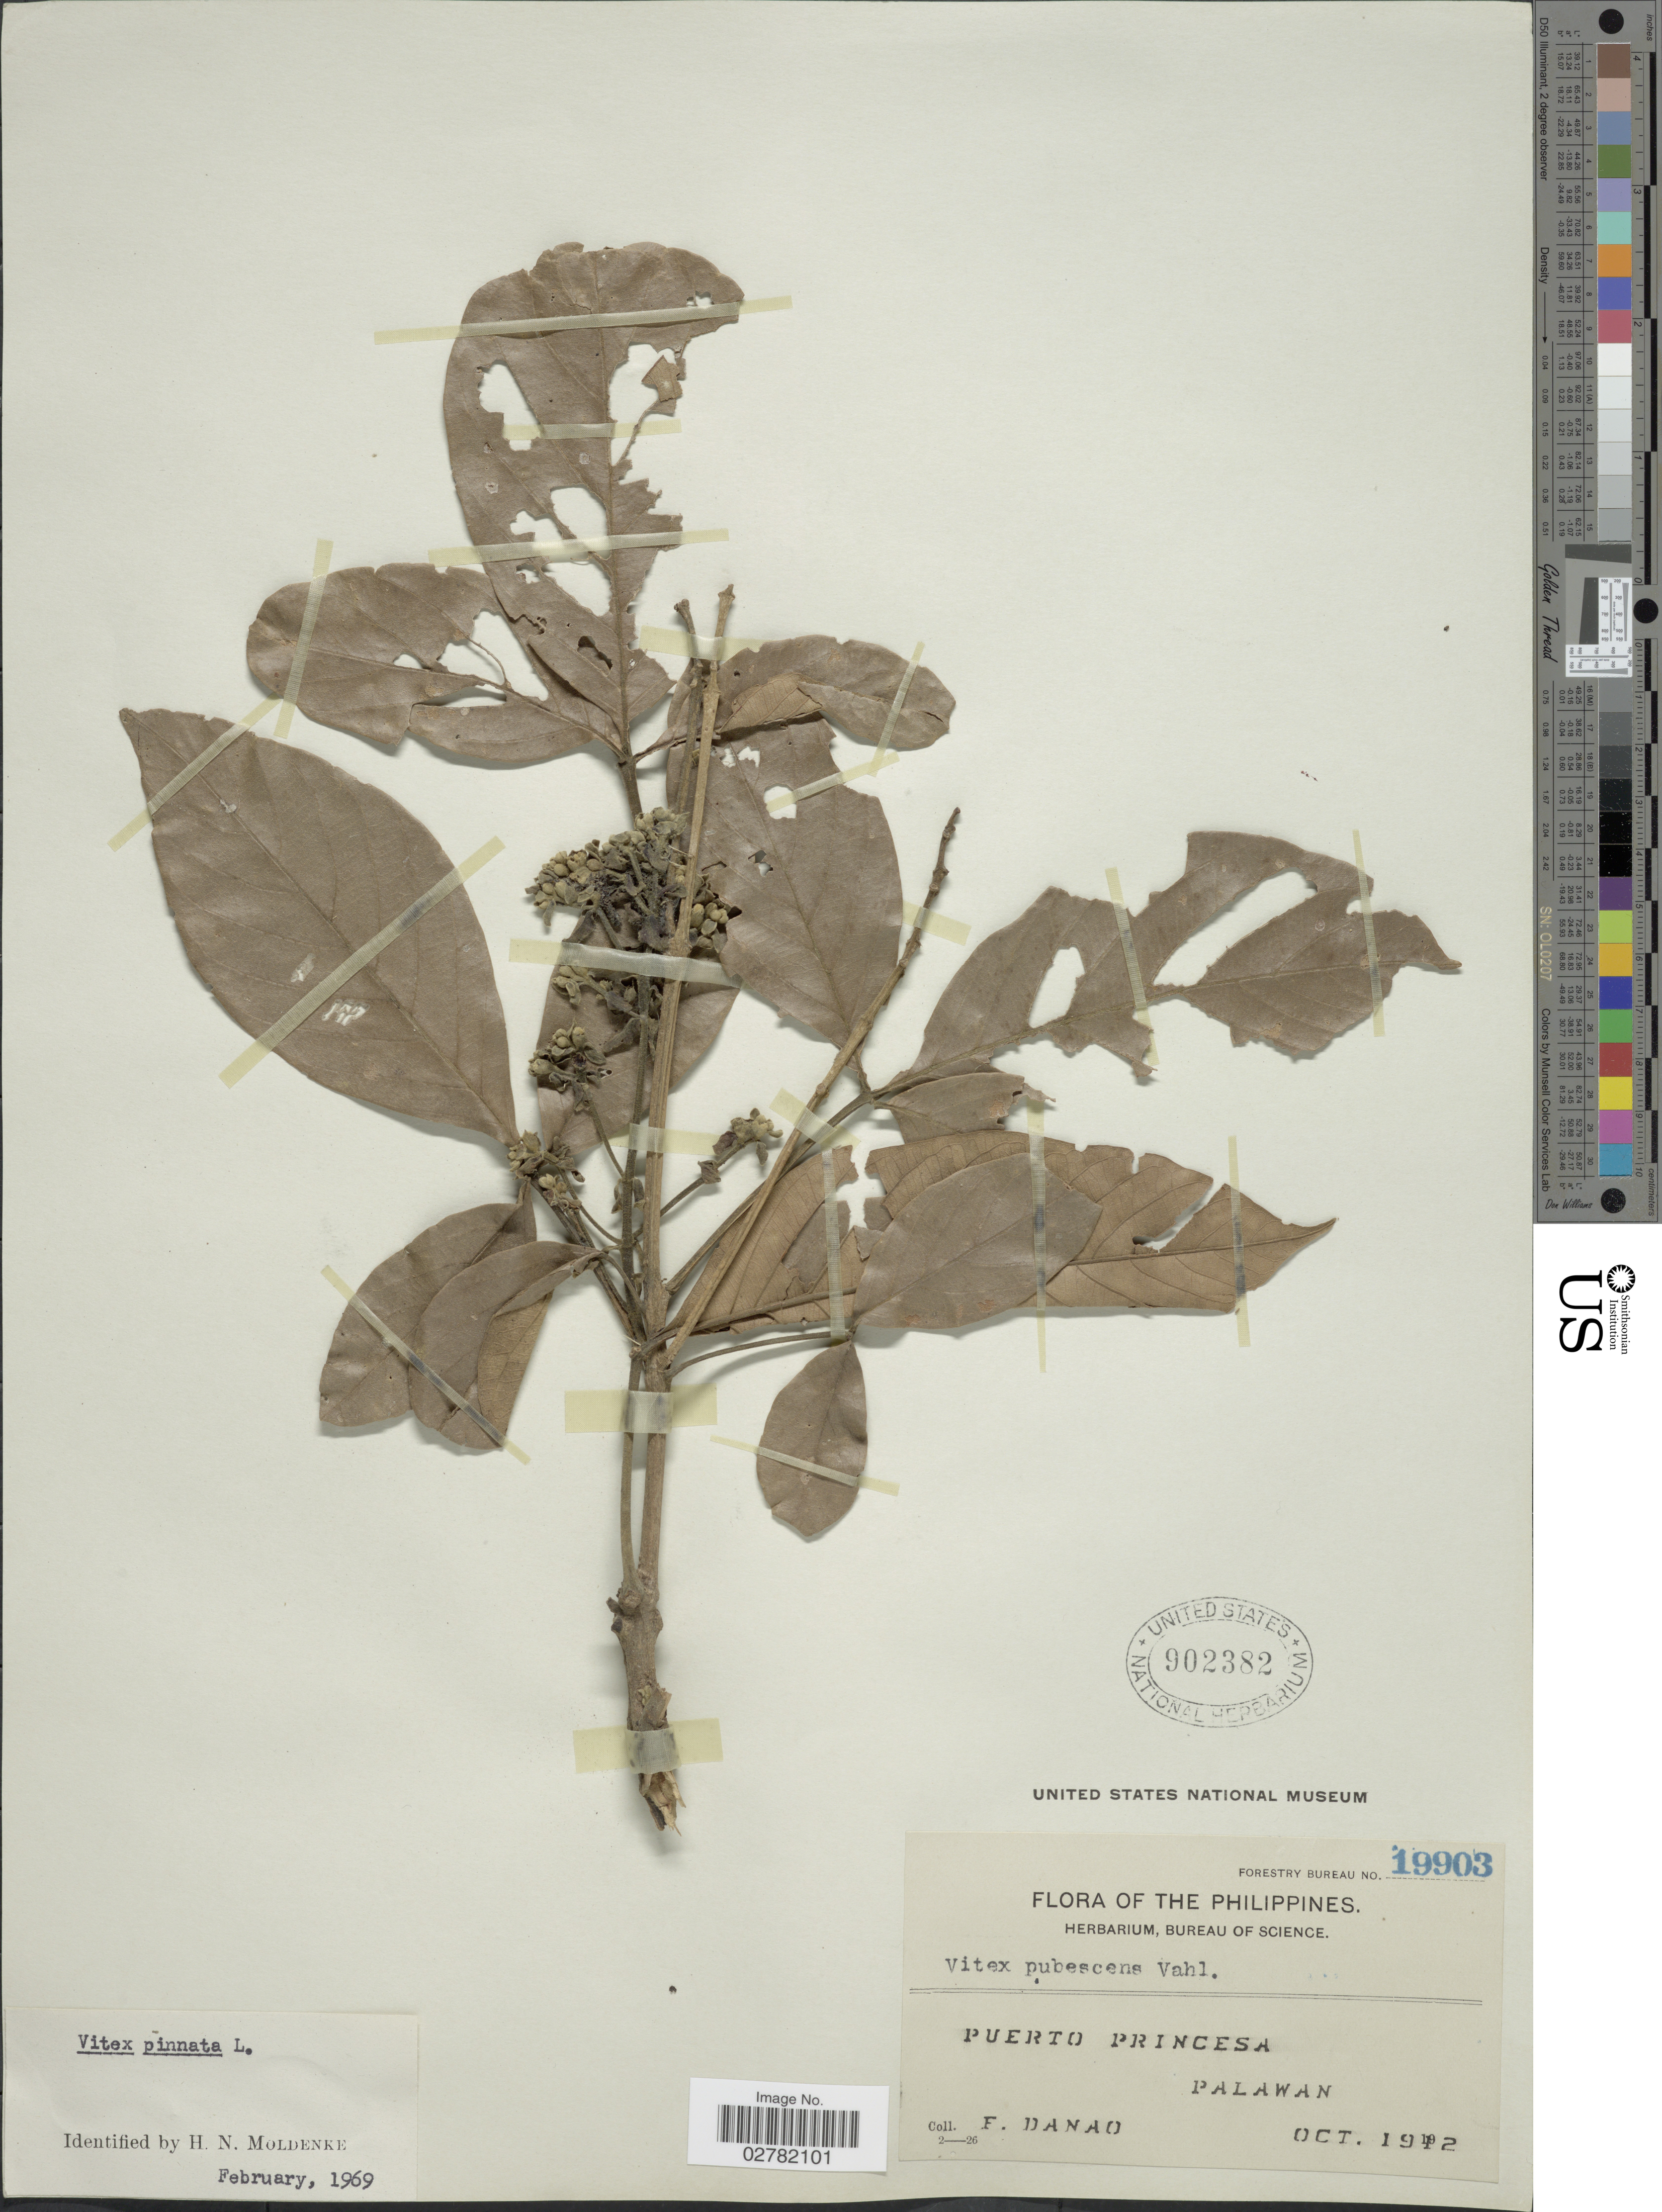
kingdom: Plantae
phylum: Tracheophyta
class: Magnoliopsida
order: Lamiales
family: Lamiaceae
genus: Vitex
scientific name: Vitex pinnata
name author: L.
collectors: F. Danao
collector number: Forestry Bureau 19903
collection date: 1912-10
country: Philippines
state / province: Mimaropa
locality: Puerto Princesa. Palawan.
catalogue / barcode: US 902382